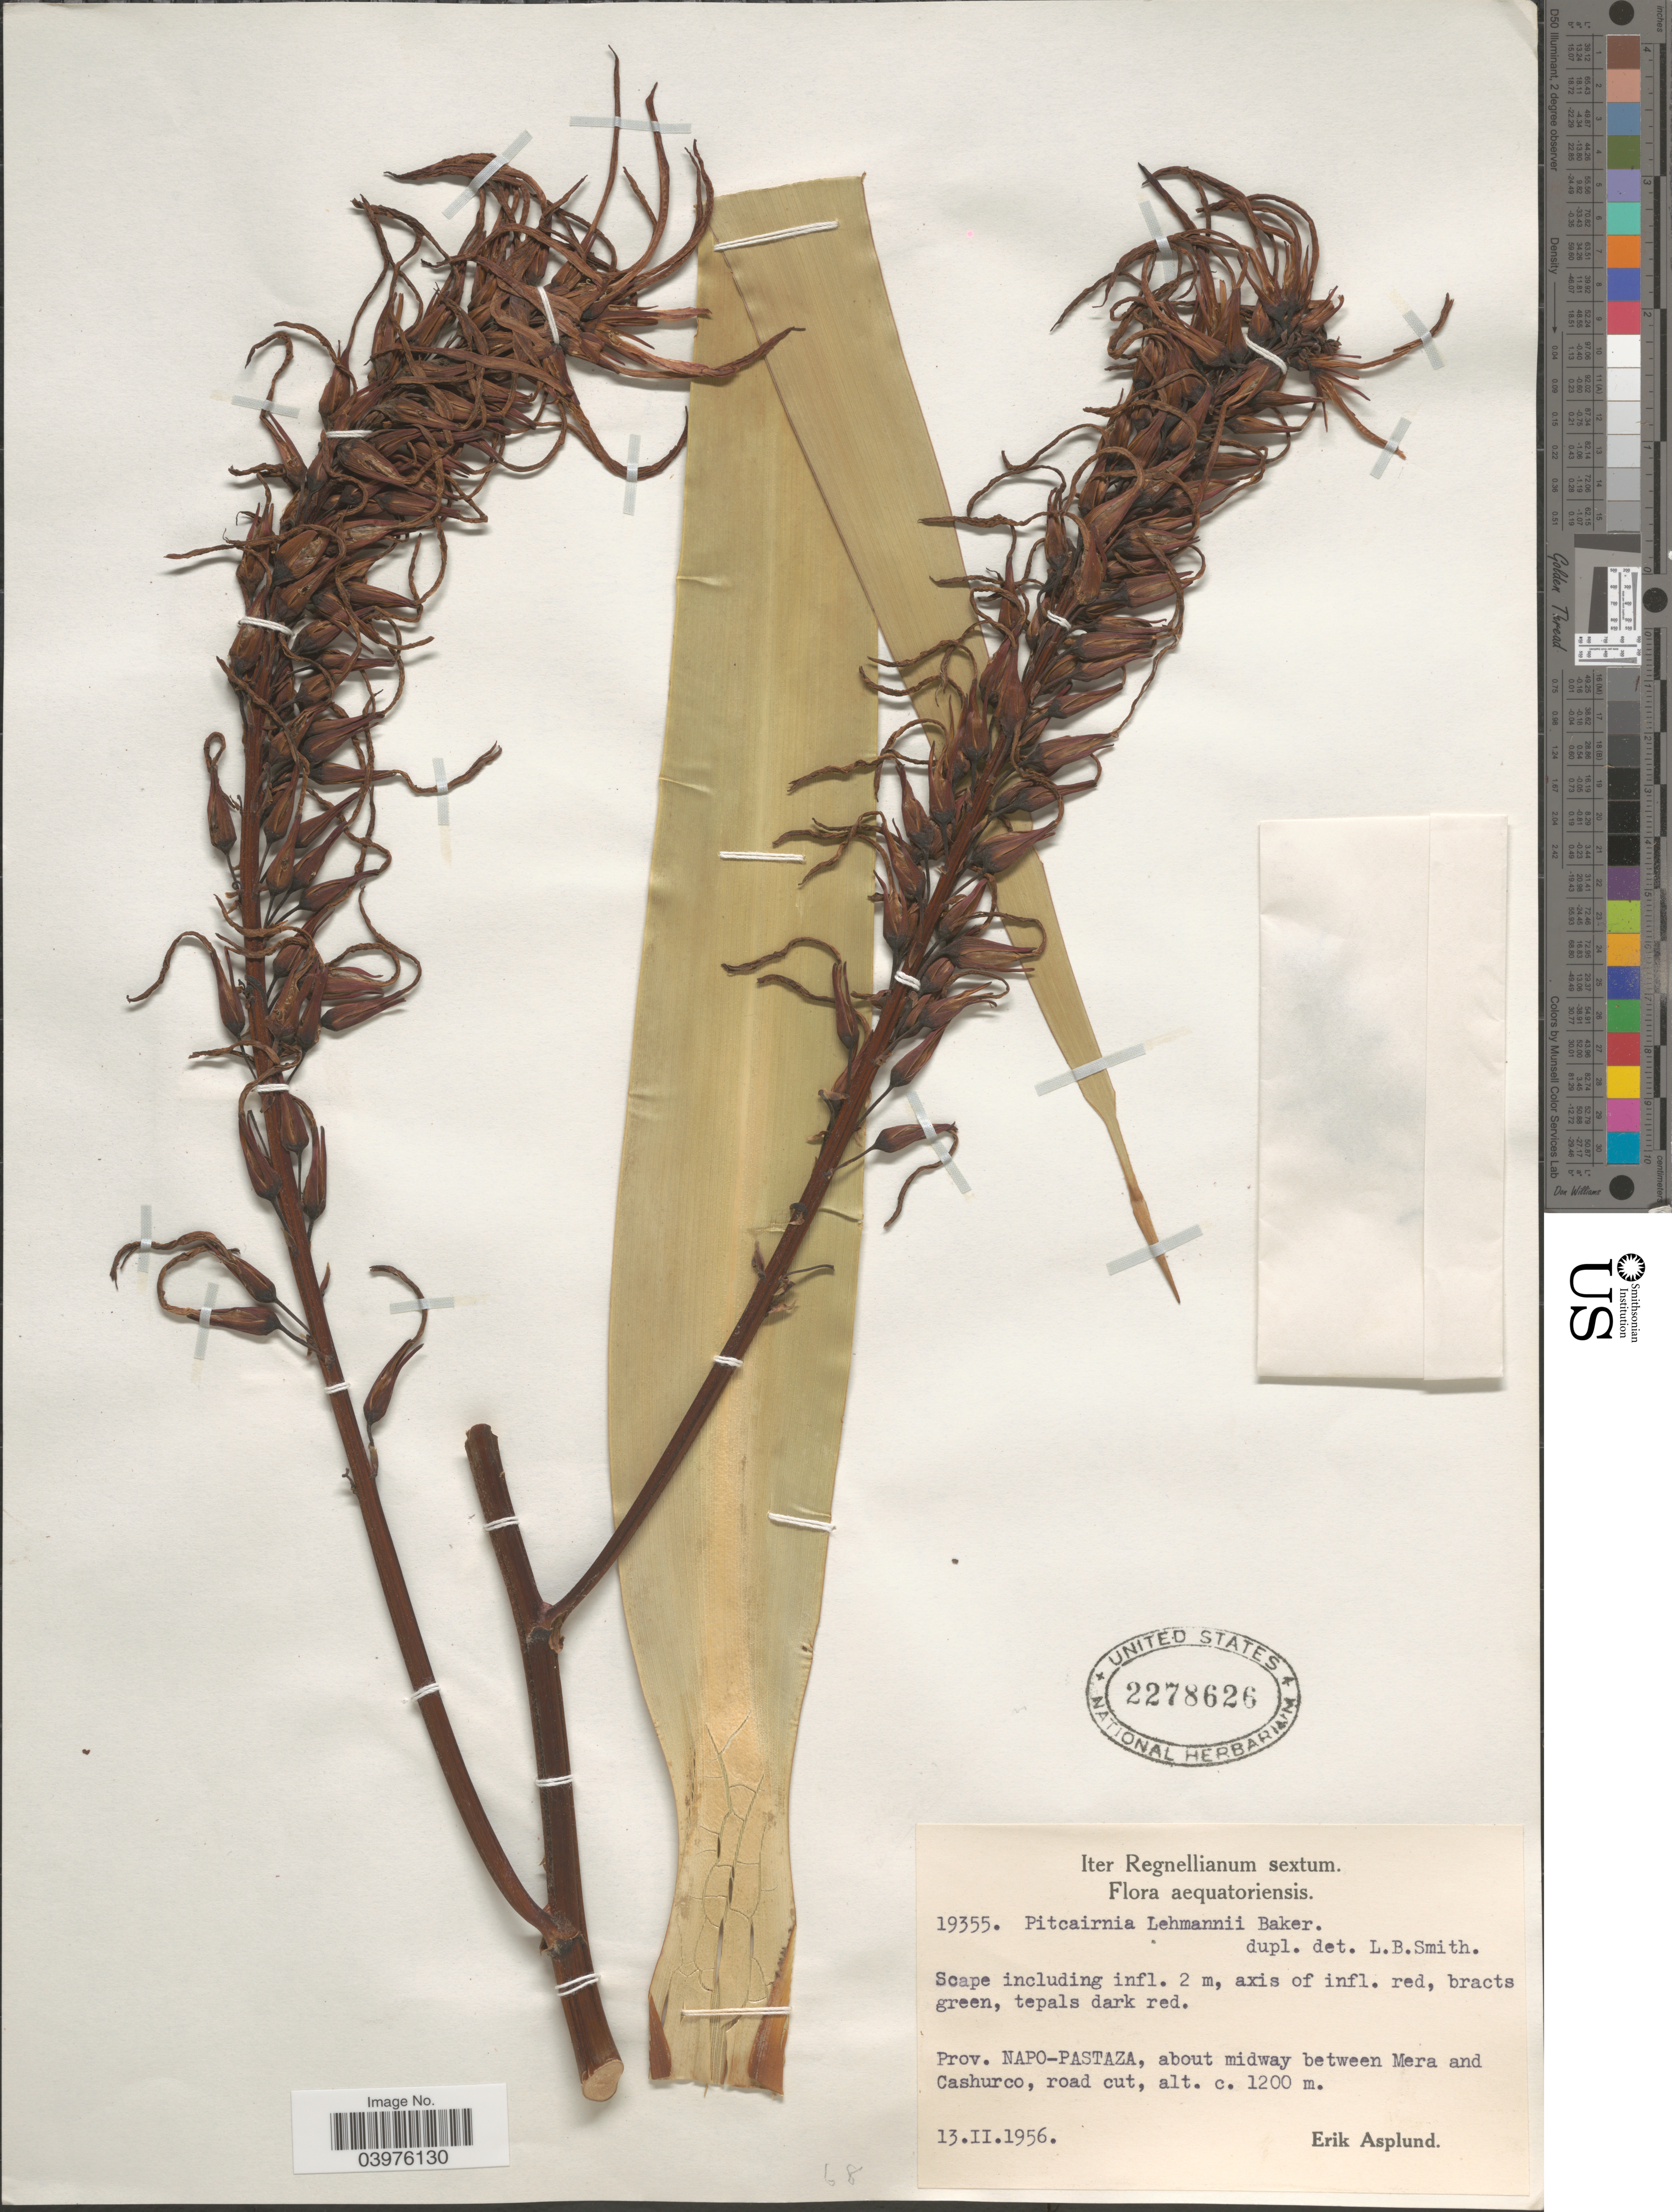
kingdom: Plantae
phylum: Tracheophyta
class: Liliopsida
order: Poales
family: Bromeliaceae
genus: Pitcairnia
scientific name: Pitcairnia lehmannii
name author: Baker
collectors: E. Asplund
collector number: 19355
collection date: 1956-02-13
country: Ecuador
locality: Prov. Napo-Pastaza, about midway between Mera and Cashurco, road cut.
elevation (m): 1200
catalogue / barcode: US 2278626